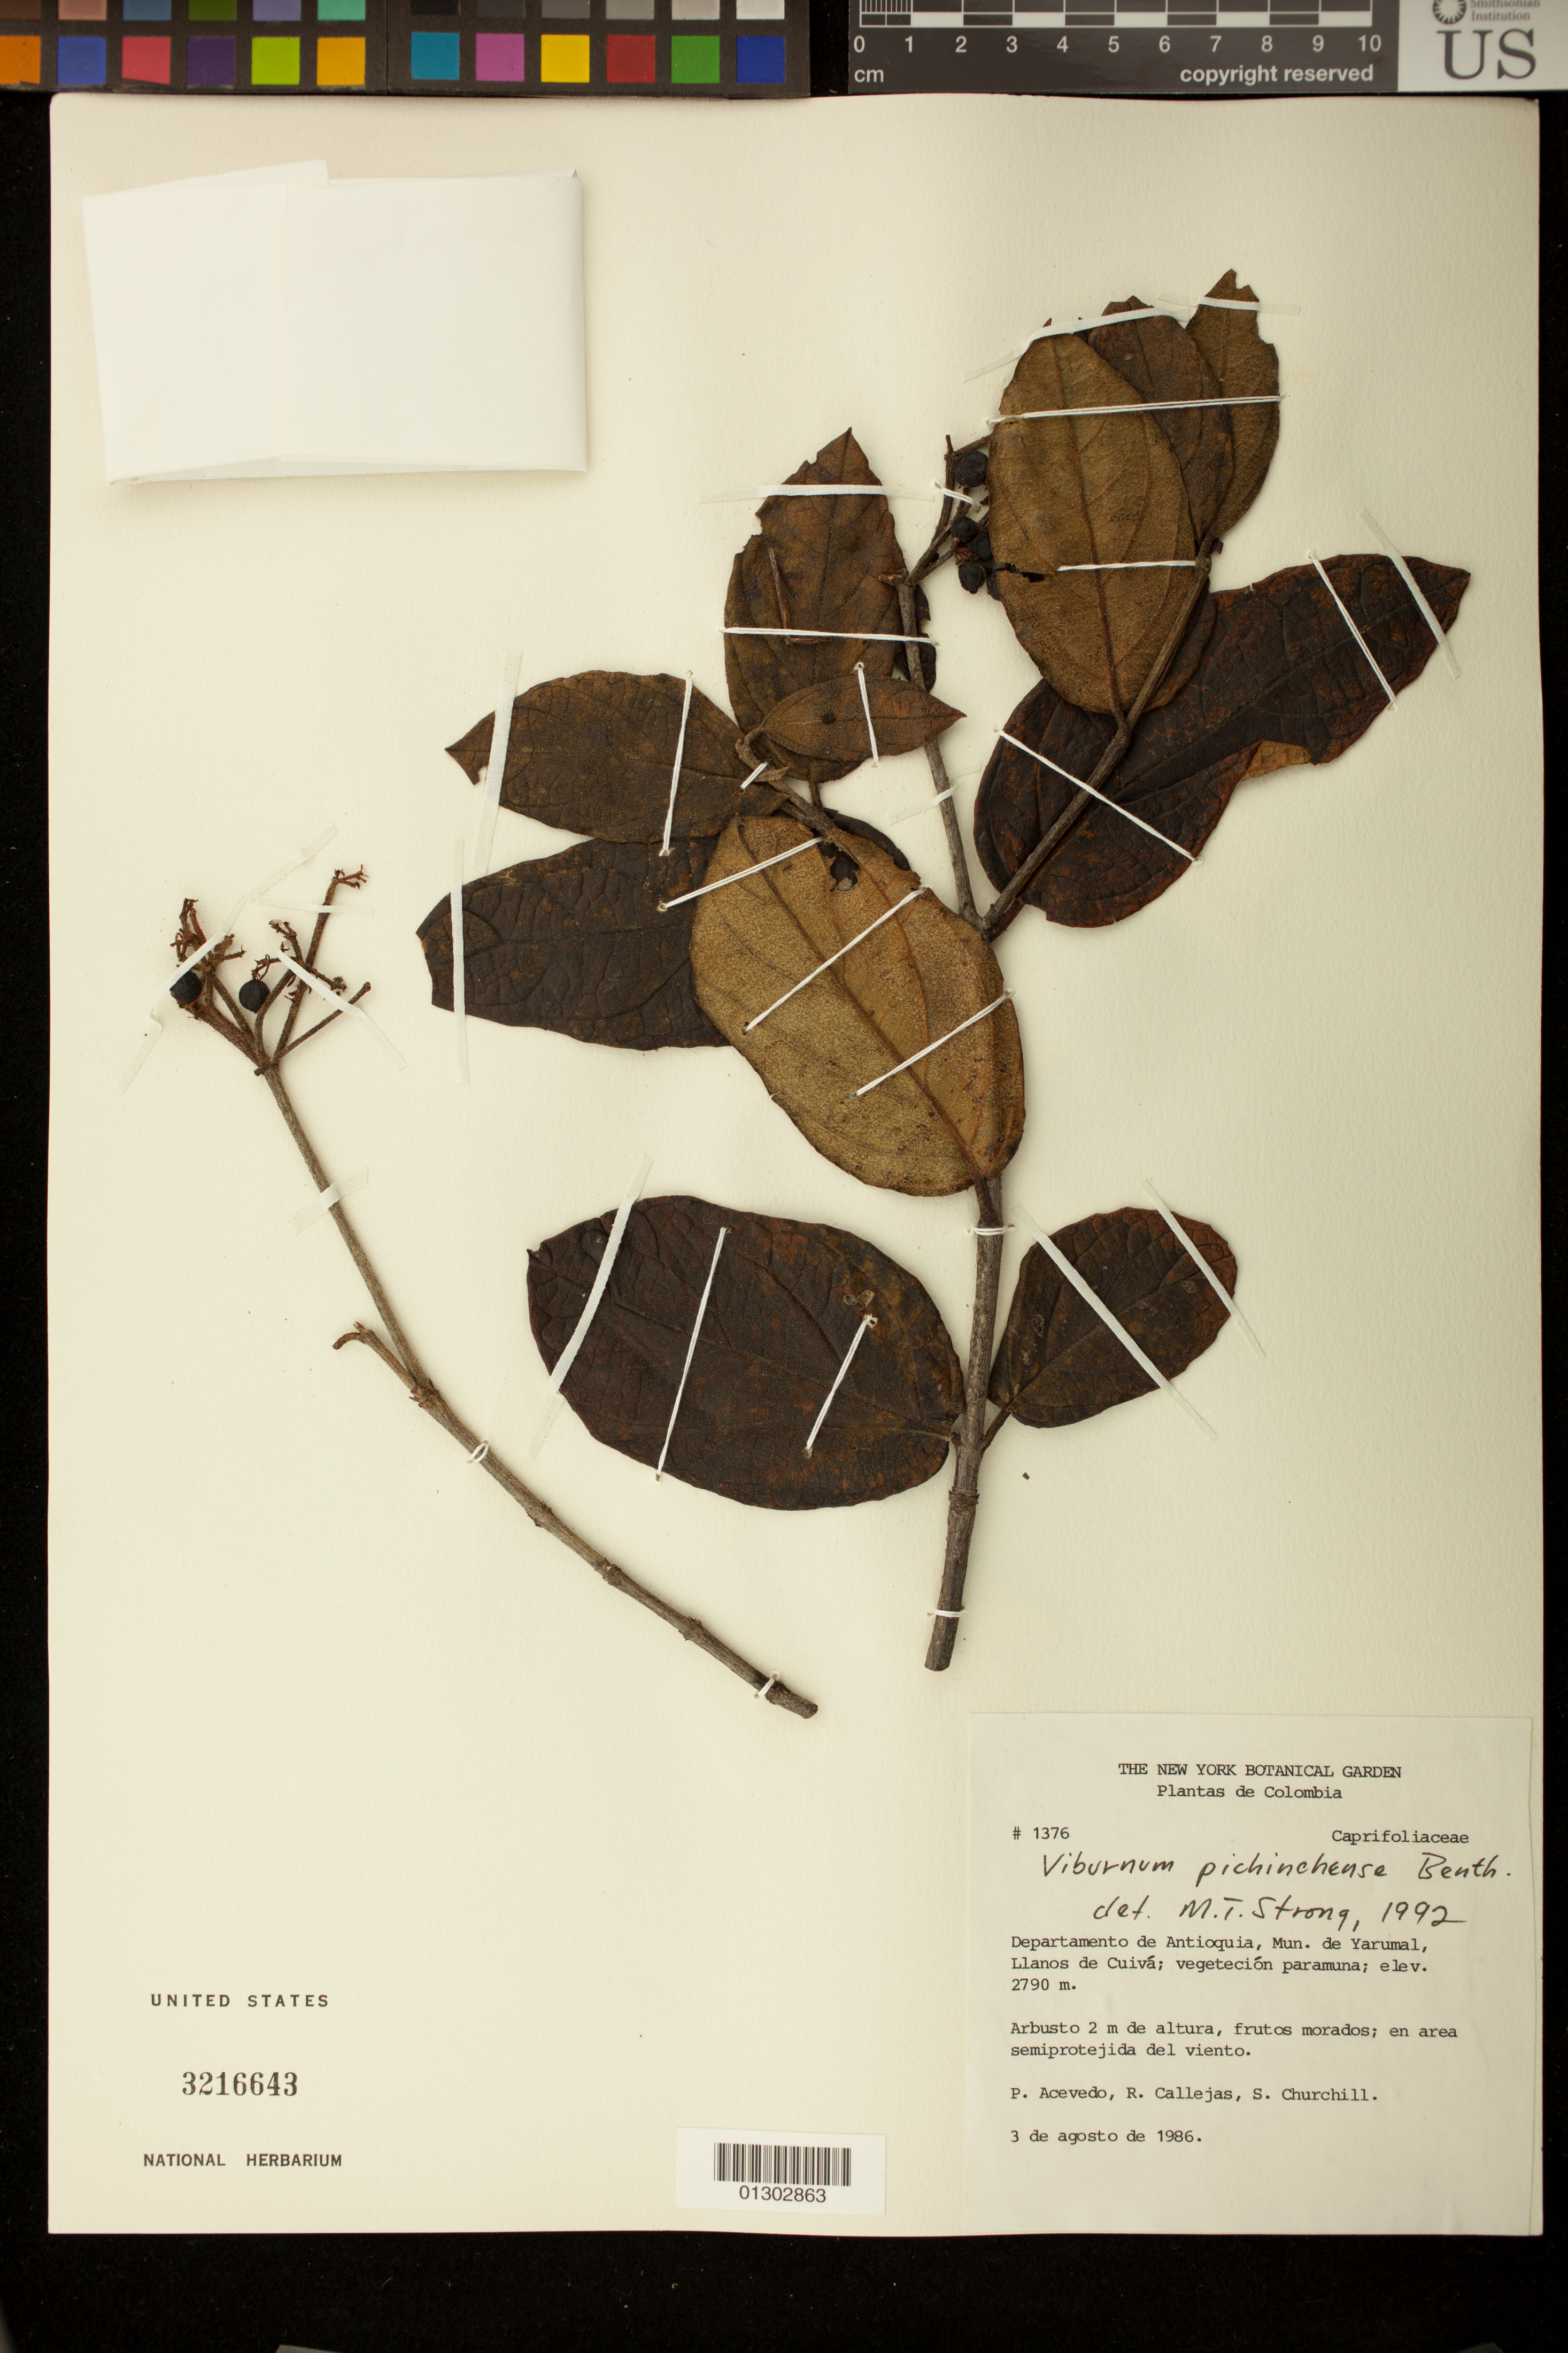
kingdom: Plantae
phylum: Tracheophyta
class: Magnoliopsida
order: Dipsacales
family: Viburnaceae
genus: Viburnum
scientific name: Viburnum pichinchense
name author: Benth.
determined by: Strong, M. T., (US), Smithsonian Institution - National Museum of Natural History (UNITED STATES)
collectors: P. Acevedo-Rodr., R. Callejas & S. Churchill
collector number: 1376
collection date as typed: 03 Aug 1986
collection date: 1986-08-03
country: Colombia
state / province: Antioquia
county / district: Yarumal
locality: Depart. Antioquia; Municipio de Yarumal; Ylanos de Cuiva.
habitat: En declive semiprotejido.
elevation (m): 2790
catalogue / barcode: US 3216643